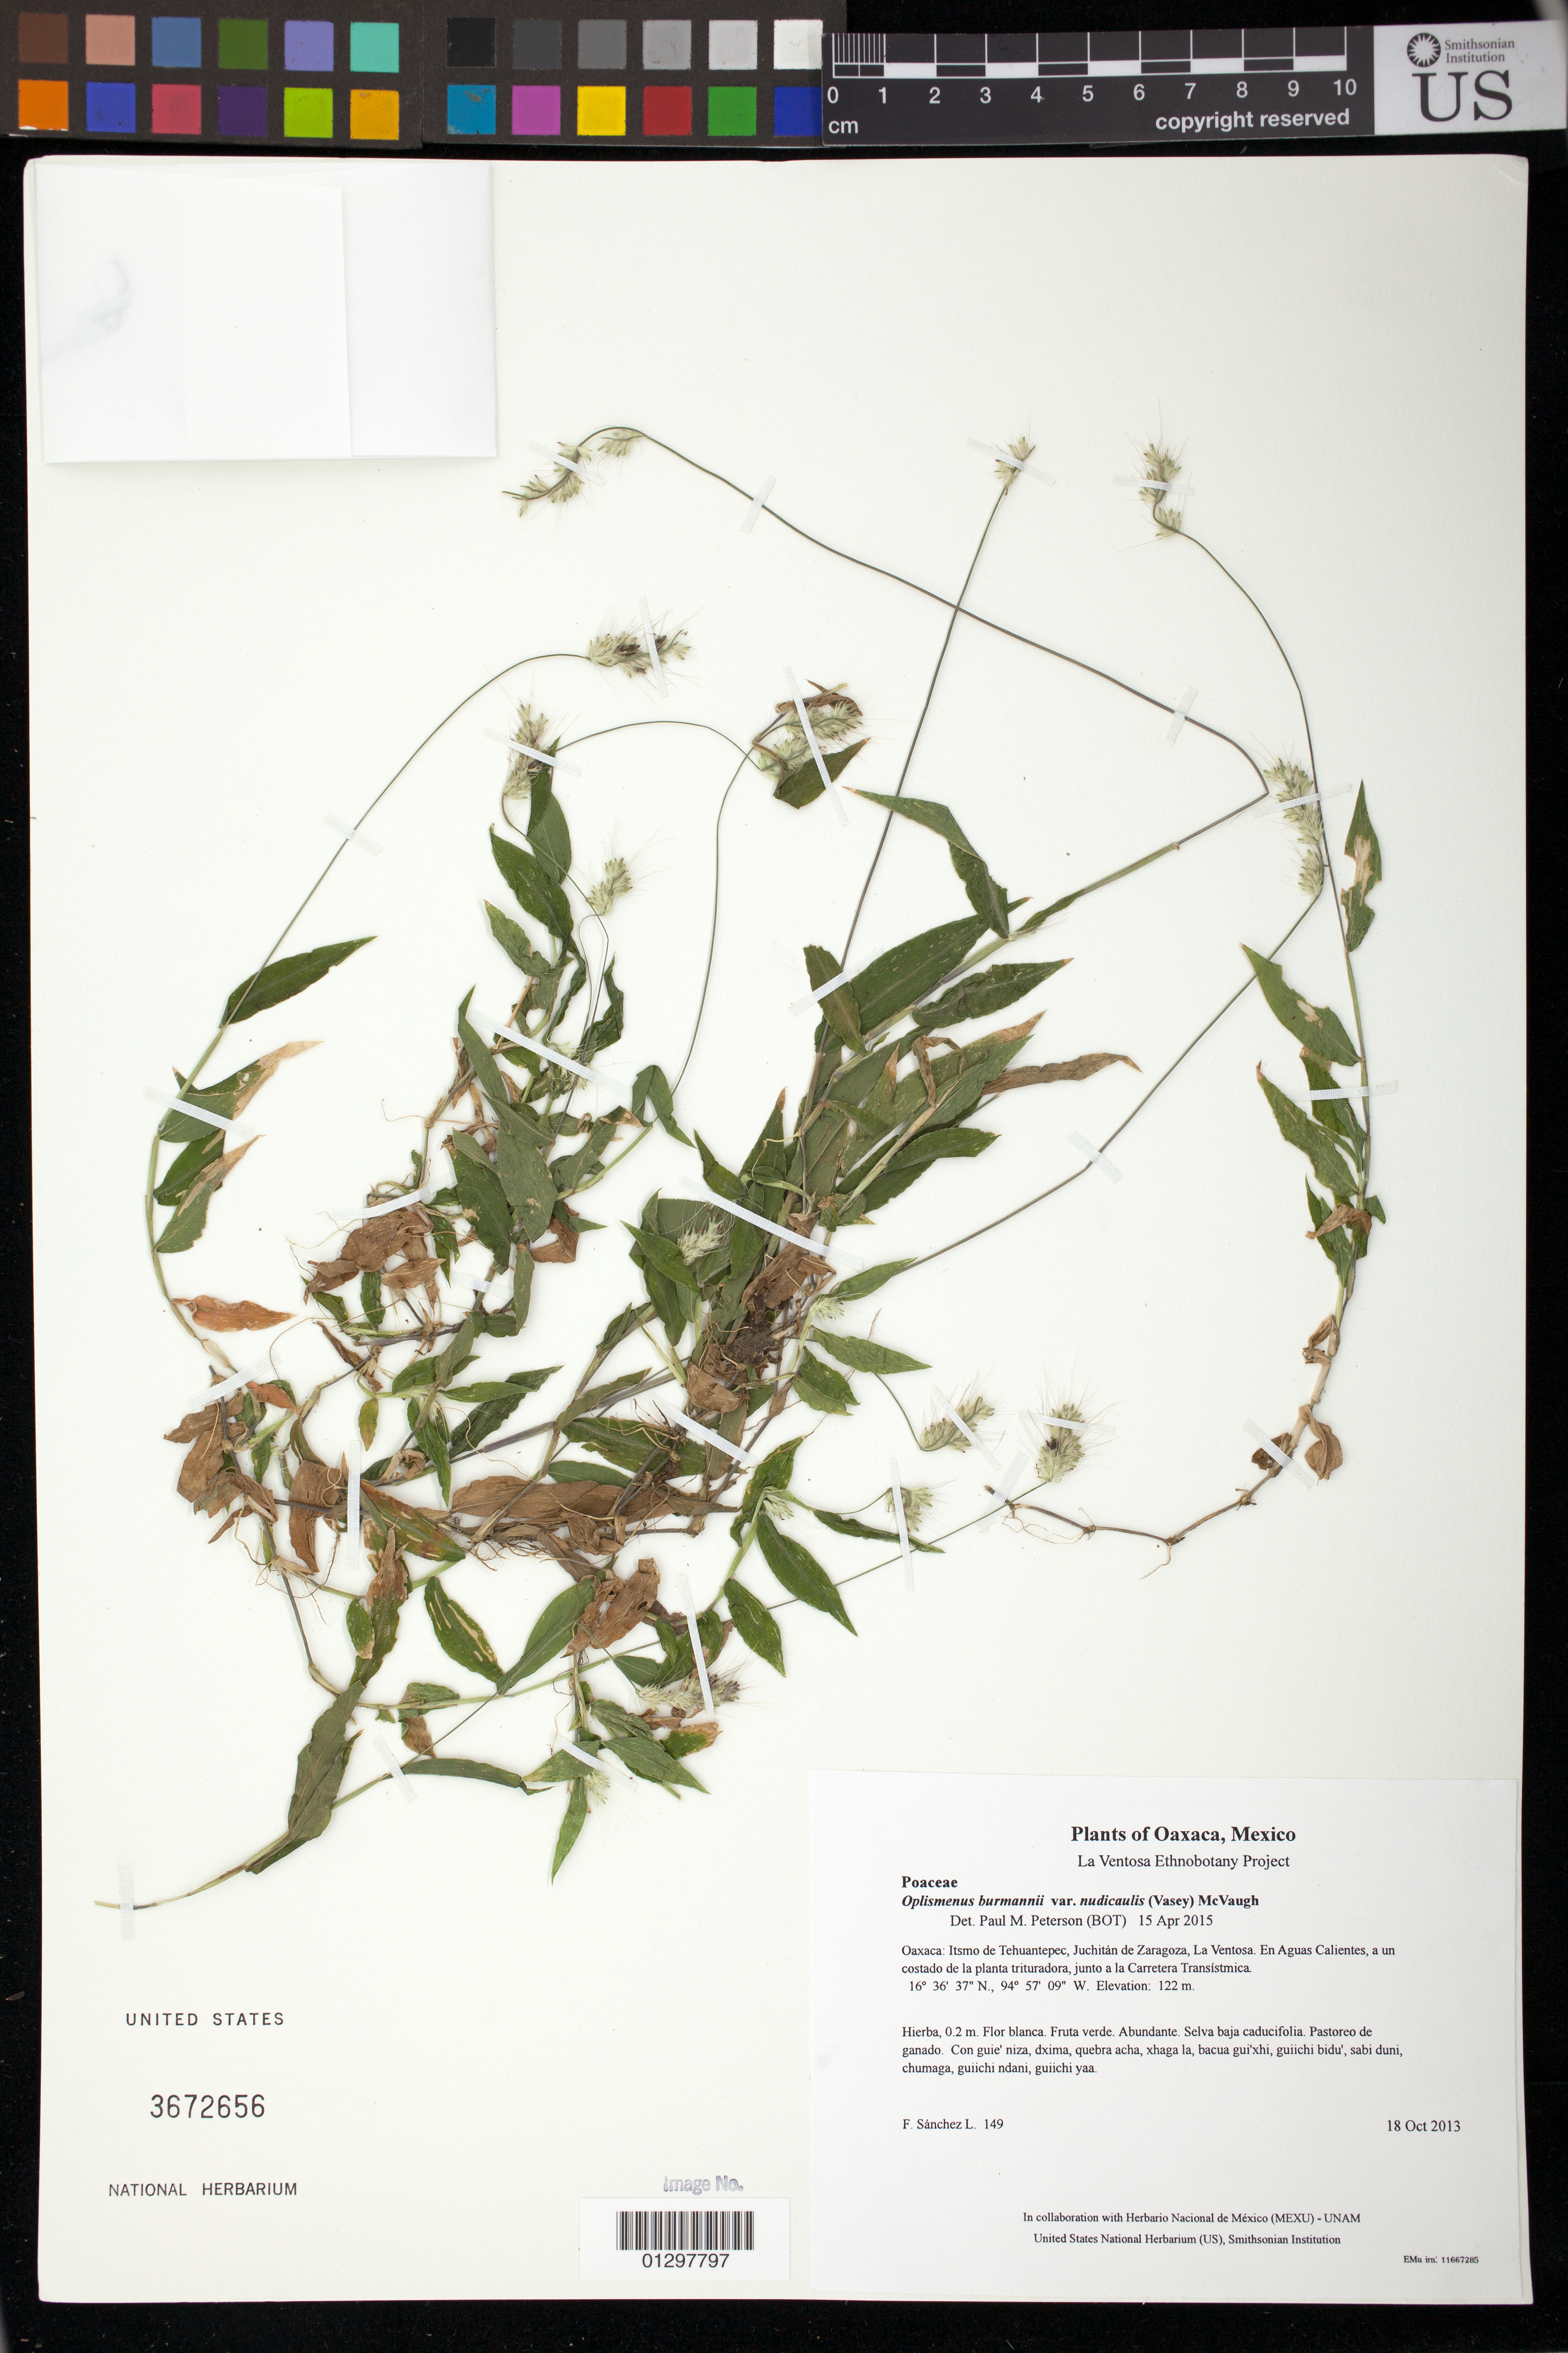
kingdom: Plantae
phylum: Tracheophyta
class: Liliopsida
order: Poales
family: Poaceae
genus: Oplismenus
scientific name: Oplismenus burmannii var. nudicaulis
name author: (Vasey) McVaugh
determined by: Peterson, Paul M., (BOT), Smithsonian Institution - National Museum of Natural History (UNITED STATES)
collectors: F. Sánchez L.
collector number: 149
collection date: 2013-10-18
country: Mexico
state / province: Oaxaca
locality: Itsmo de Tehuantepec, Juchitán de Zaragoza, La Ventosa. En Aguas Calientes, a un costado de la planta trituradora, junto a la Carretera Transístmica.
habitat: Selva baja caducifolia. Pastoreo de ganado.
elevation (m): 122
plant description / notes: JEBOT, MEXU, SERO, US; Guixi. 0.2 m. Guie' naquichi'. Cuaananaxhi naga'. Stale.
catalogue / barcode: US 3672656